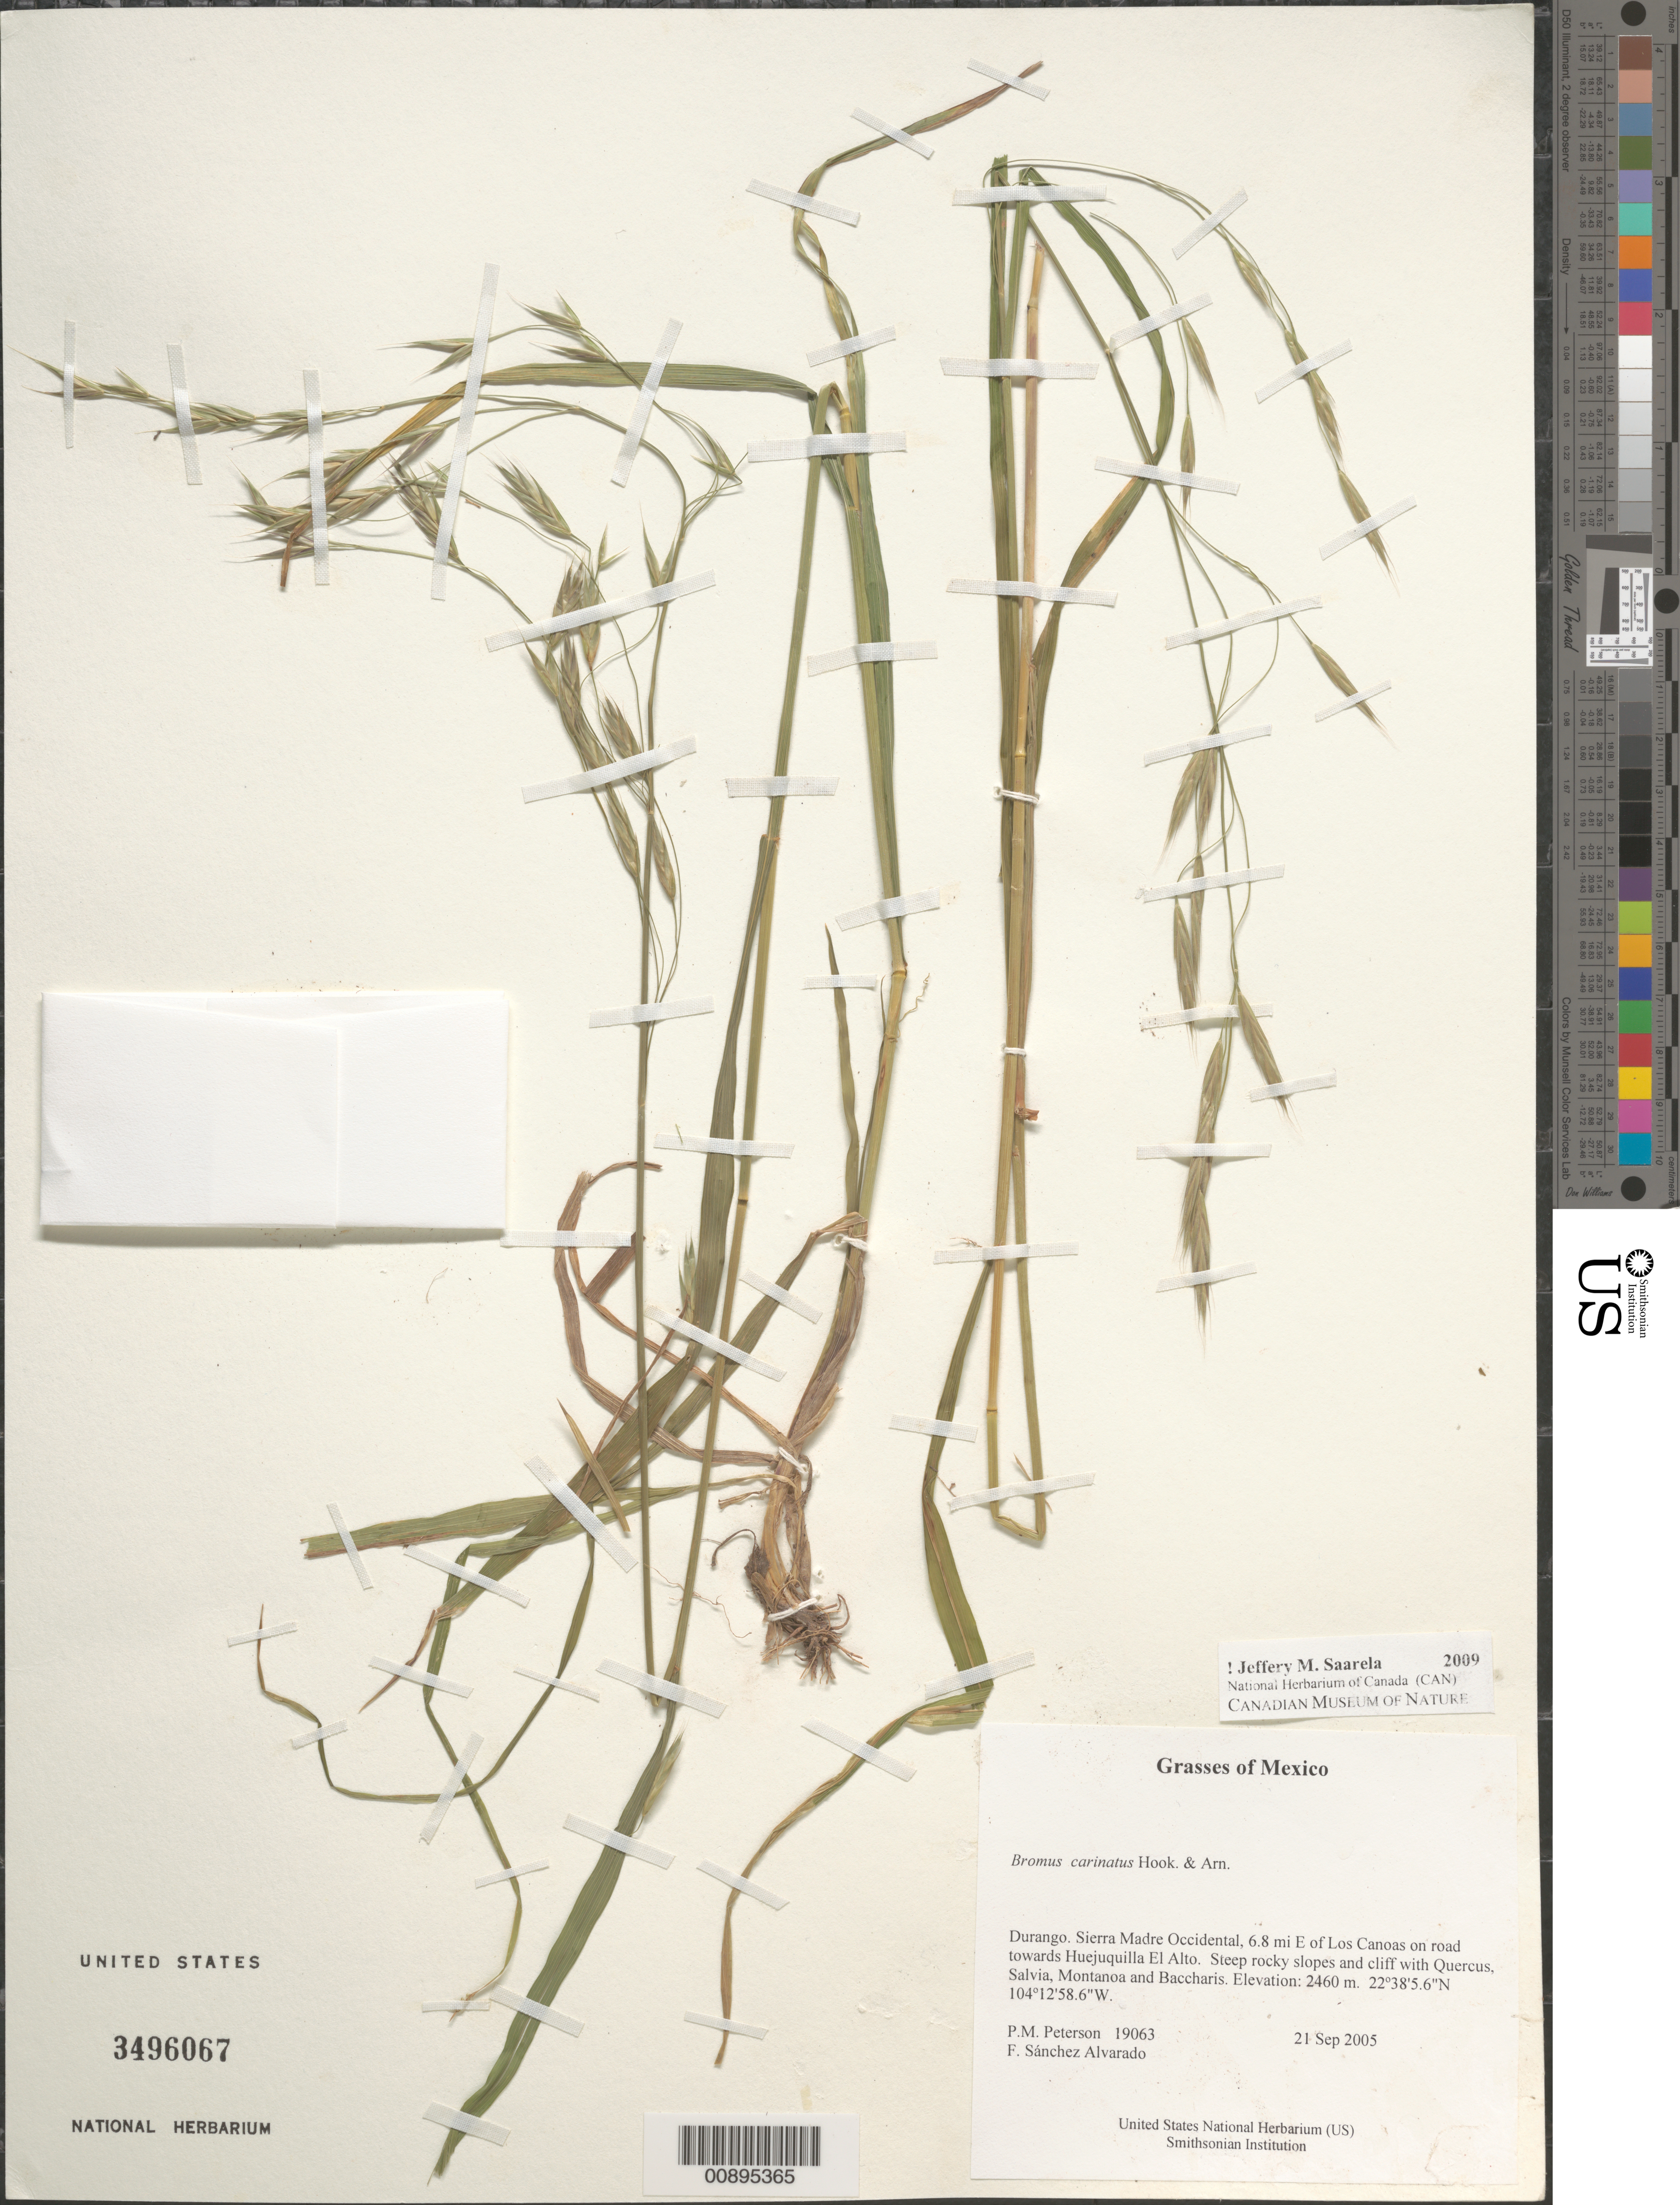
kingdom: Plantae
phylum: Tracheophyta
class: Liliopsida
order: Poales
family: Poaceae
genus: Bromus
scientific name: Bromus carinatus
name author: Hook. & Arn.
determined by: Saarela, J. M., (CAN), Canadian Museum of Nature (CANADA)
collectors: P. M. Peterson & F. Sánchez Alvarado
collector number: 19063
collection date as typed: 21 Sep 2005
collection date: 2005-09-21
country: Mexico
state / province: Durango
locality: Sierra Madre Occidental, 6.8 mi E of Los Canoas on road towards Huejuquilla El Alto. Steep rocky slopes and cliff with Quercus, Salvia, Montanoa and Baccharis.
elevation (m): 2460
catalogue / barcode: US 3496067